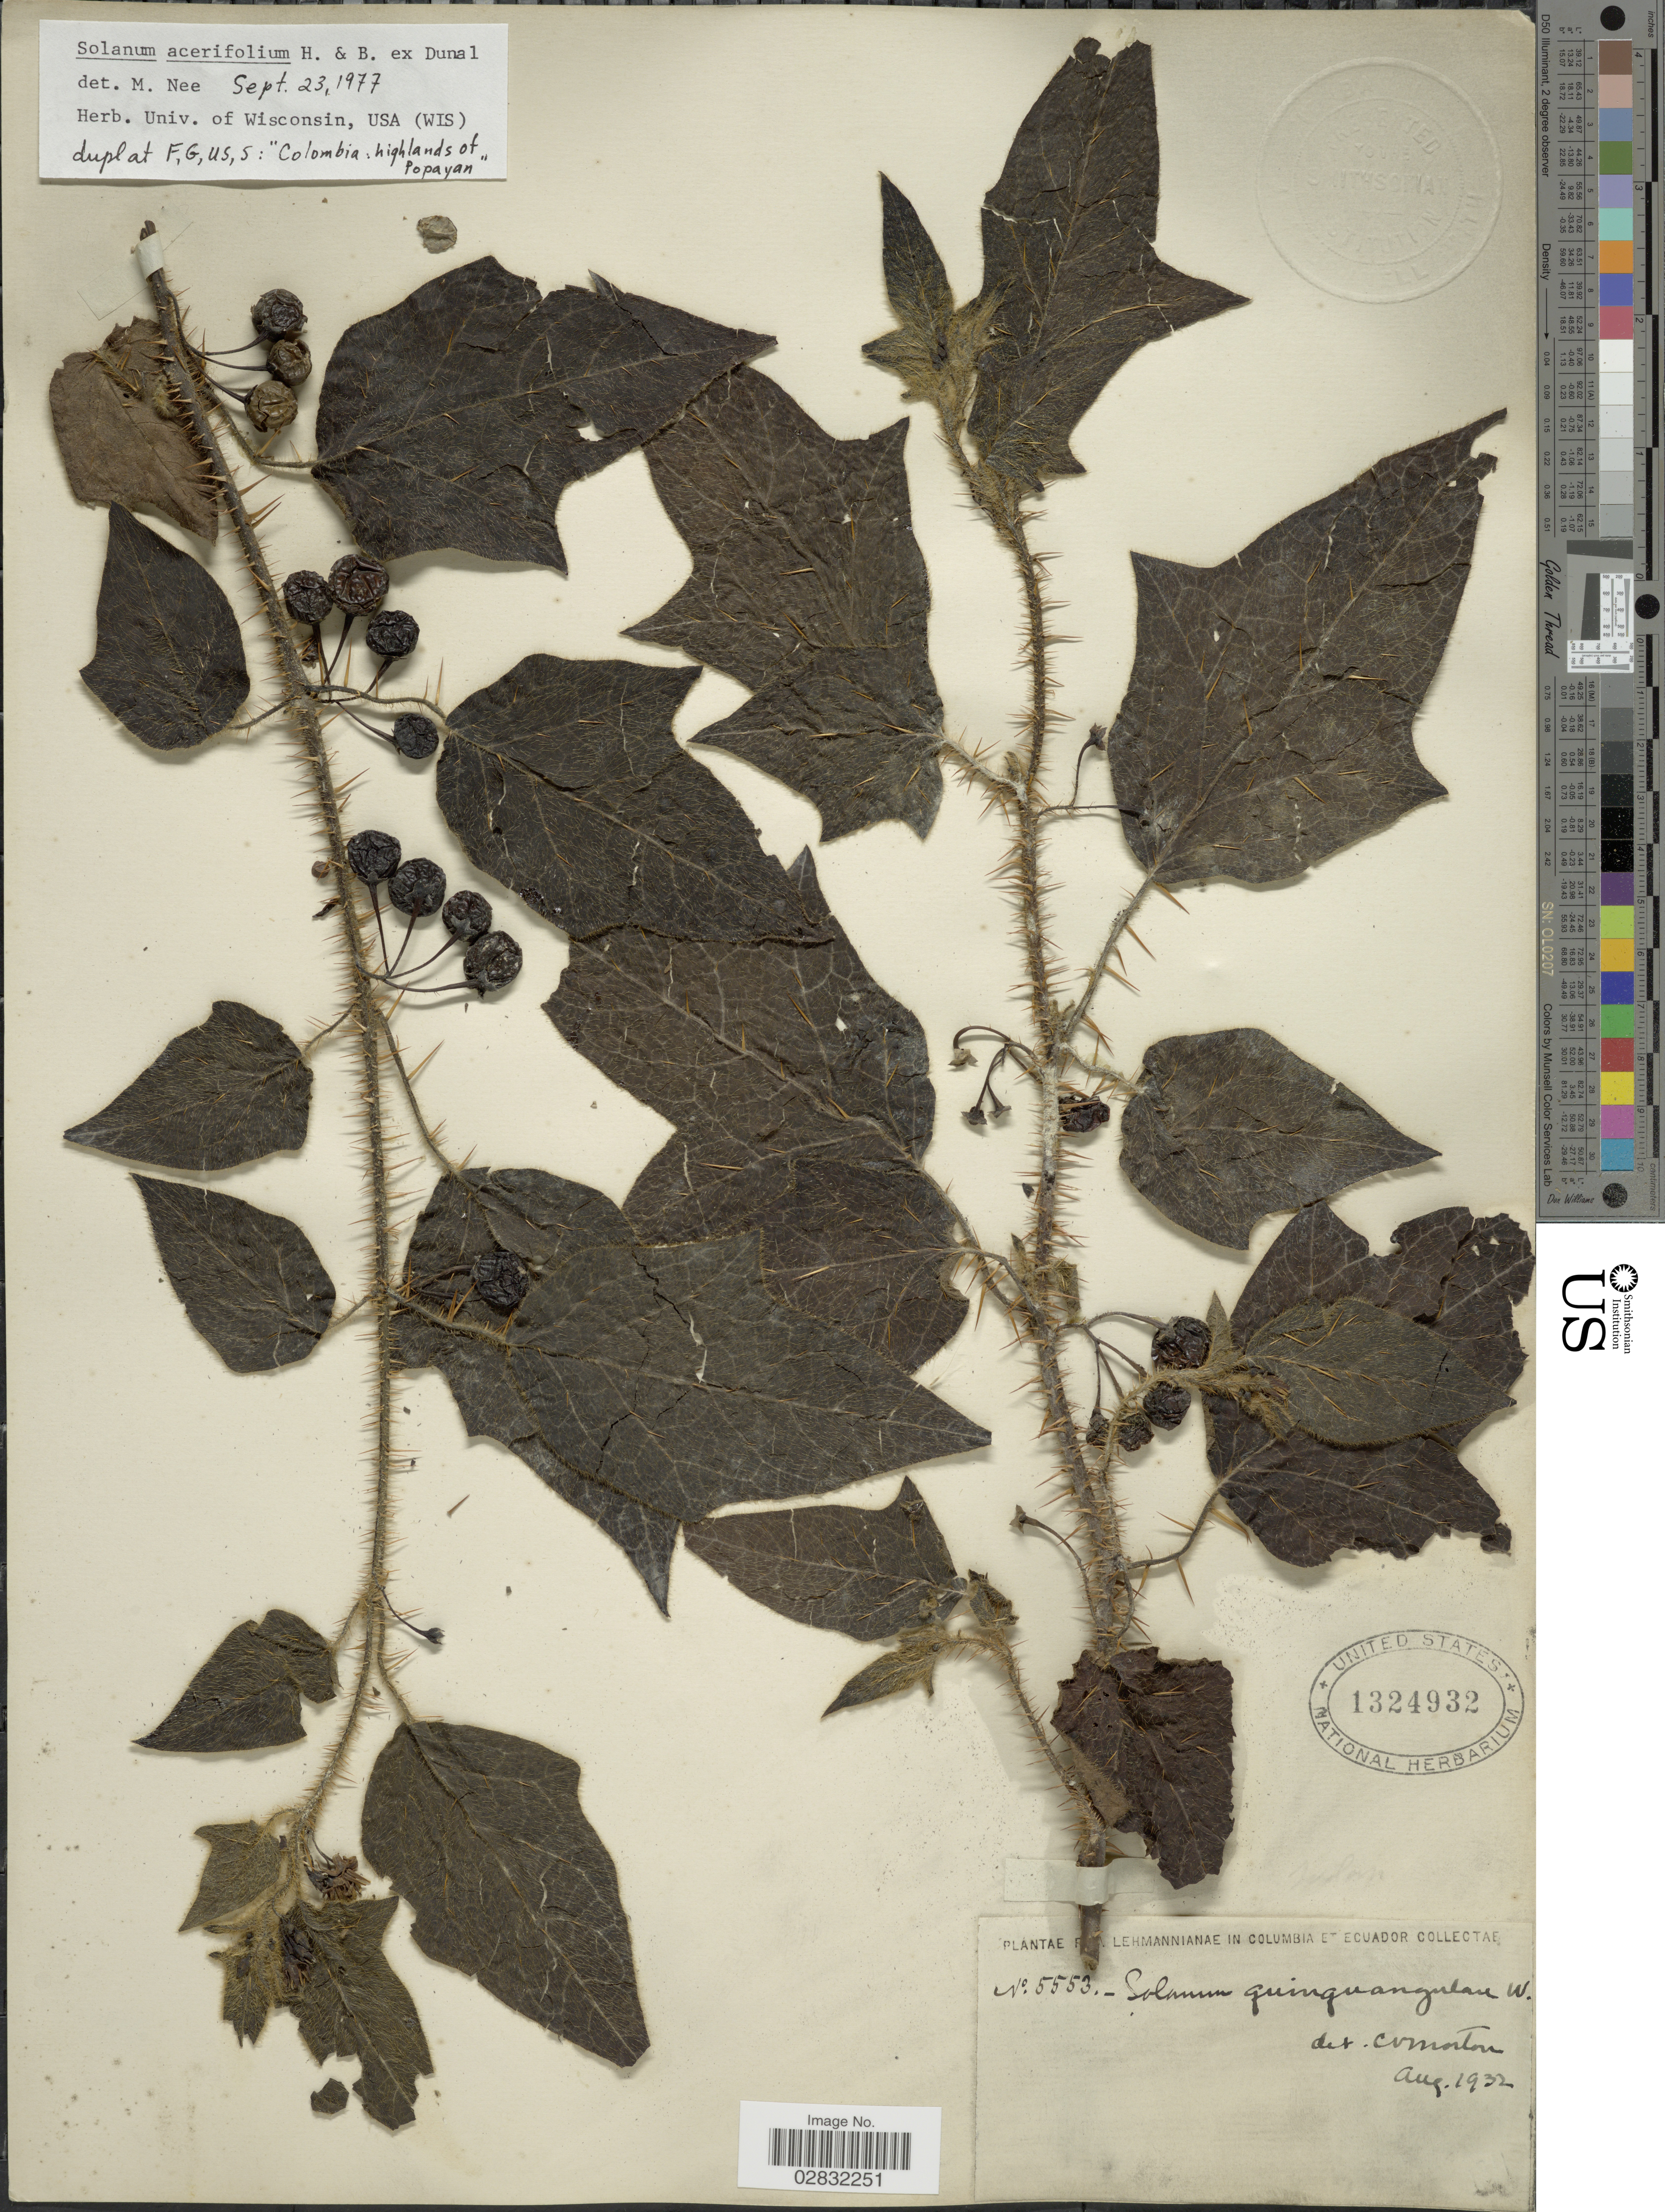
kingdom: Plantae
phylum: Tracheophyta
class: Magnoliopsida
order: Solanales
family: Solanaceae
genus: Solanum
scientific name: Solanum acerifolium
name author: Humb. & Bonpl. ex Dunal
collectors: F. C. Lehmann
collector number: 5553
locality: Columbia et Ecuador.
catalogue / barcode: US 1324932